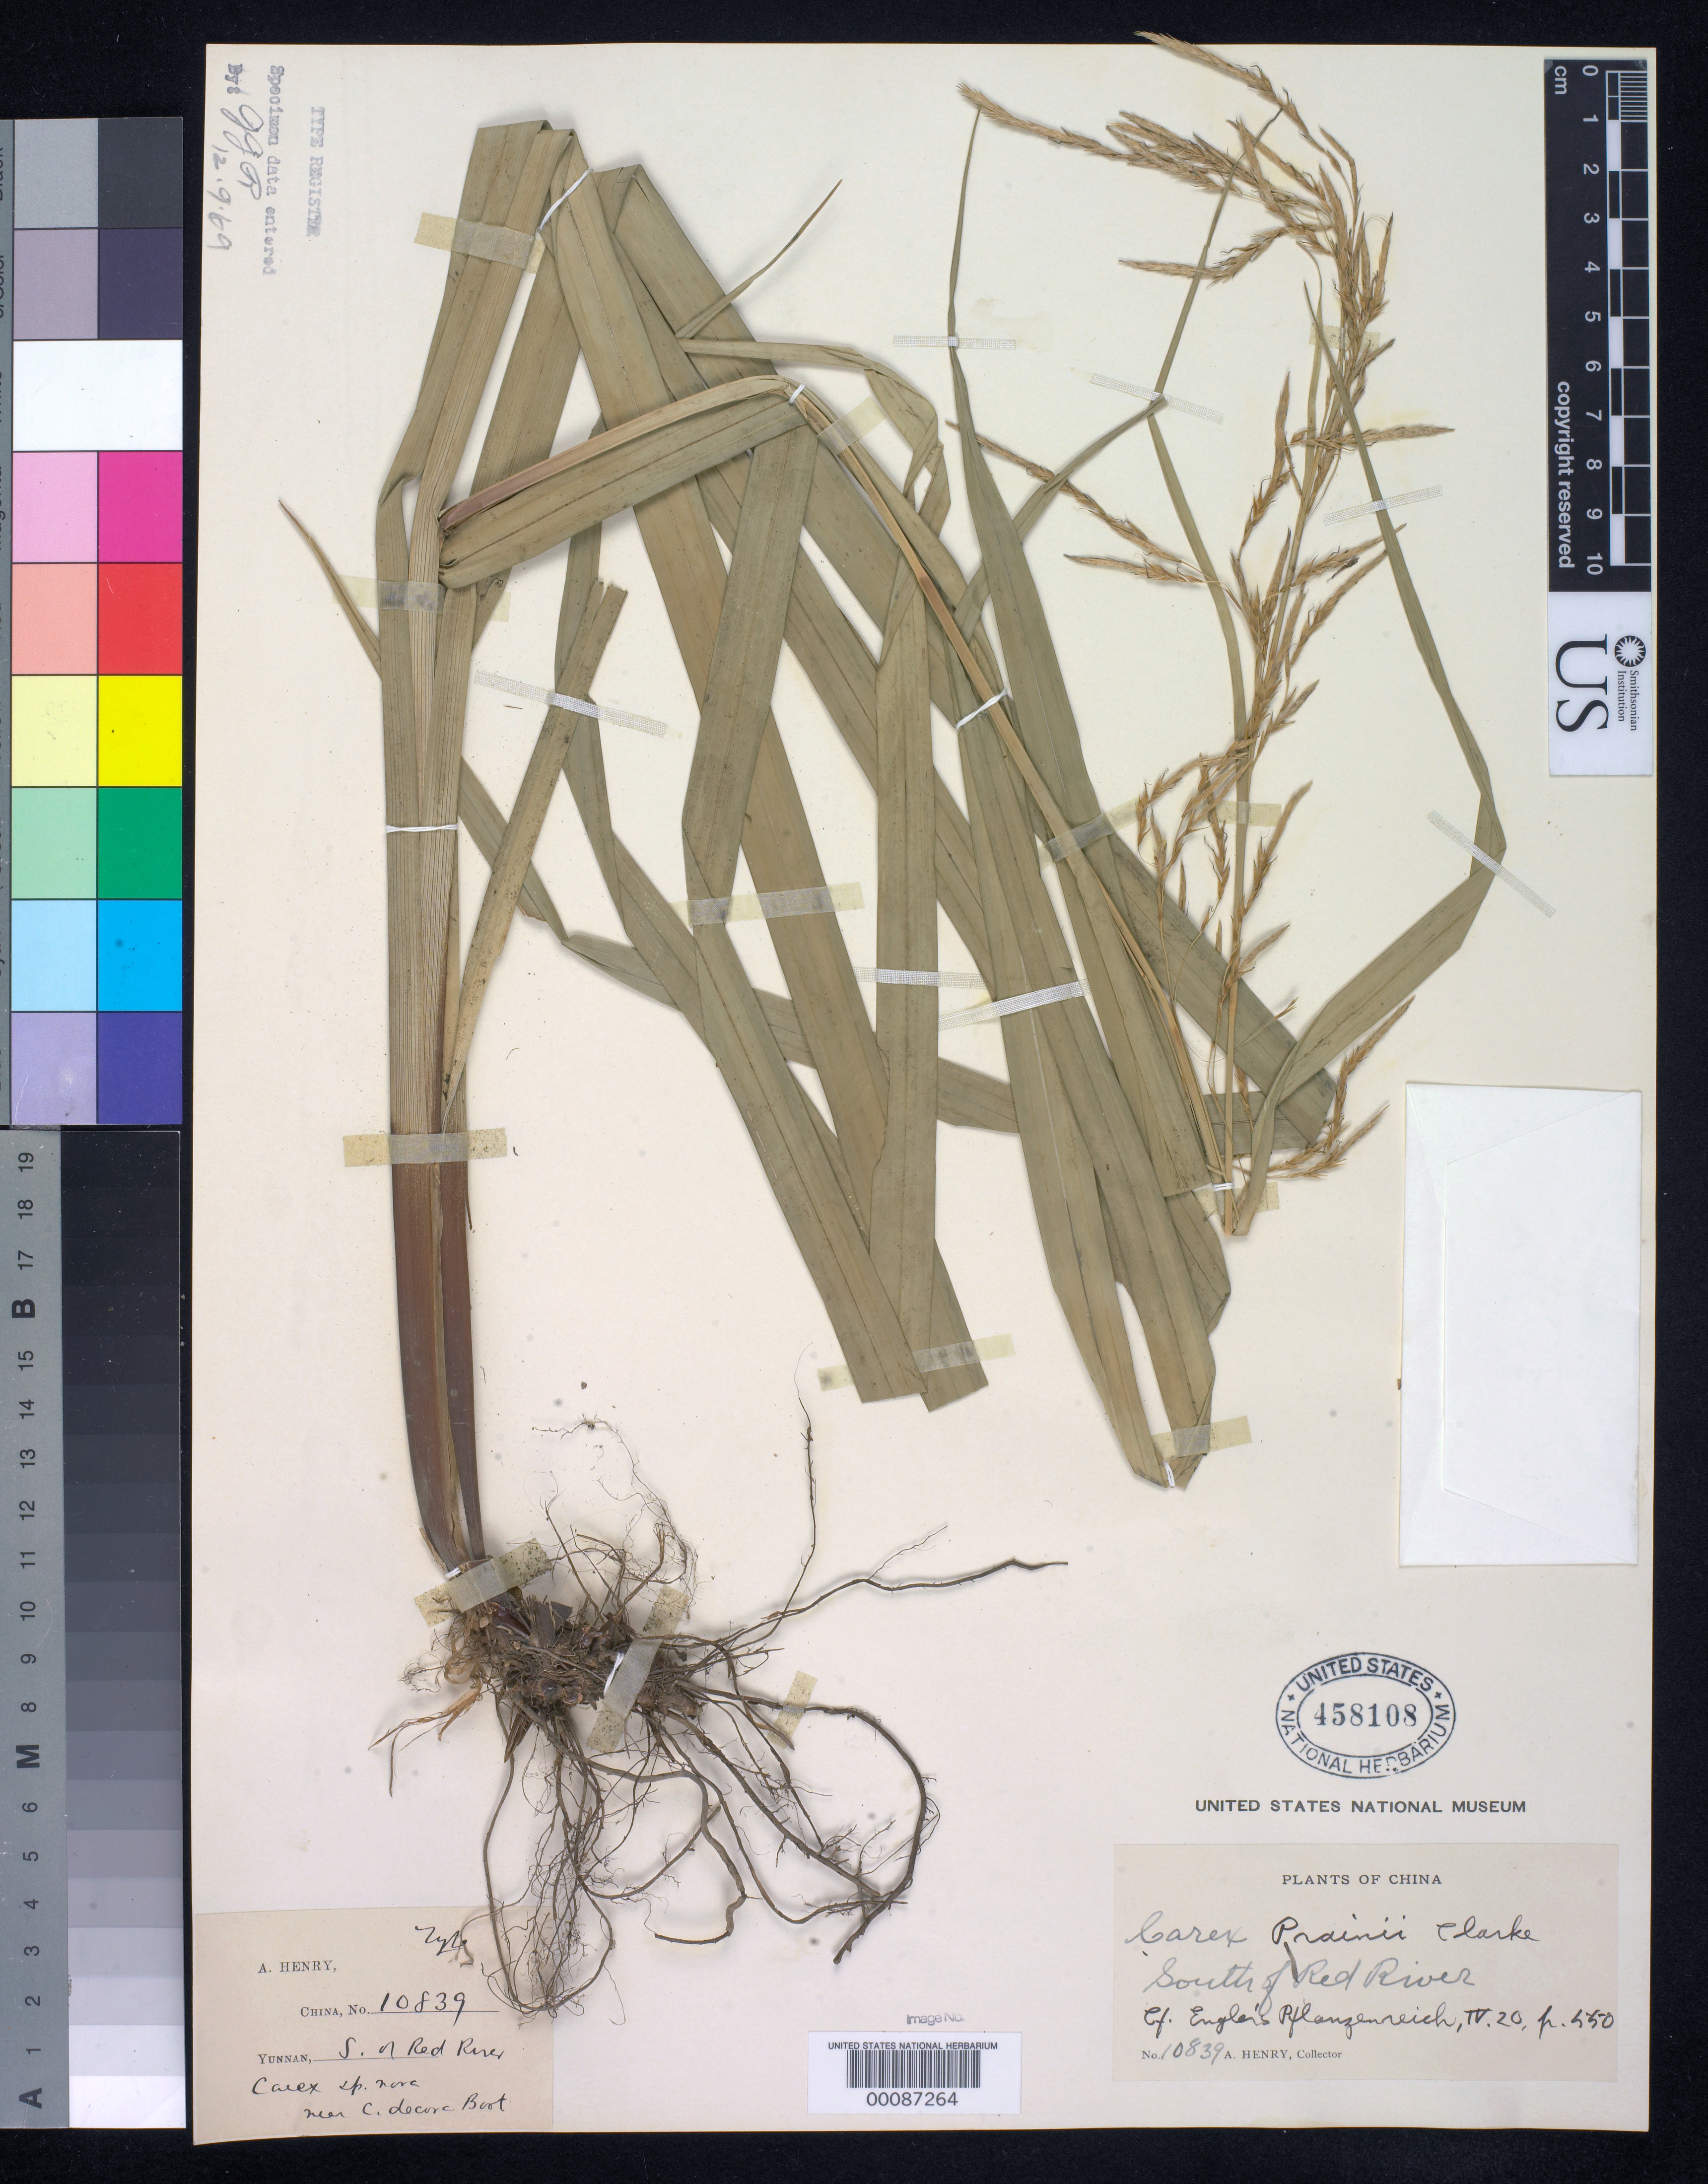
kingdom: Plantae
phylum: Tracheophyta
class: Liliopsida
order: Poales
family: Cyperaceae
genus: Carex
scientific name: Carex prainii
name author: C.B. Clarke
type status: Isotype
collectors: A. Henry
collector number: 10839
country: China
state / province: Yunnan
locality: S of Red River.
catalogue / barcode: US 458108